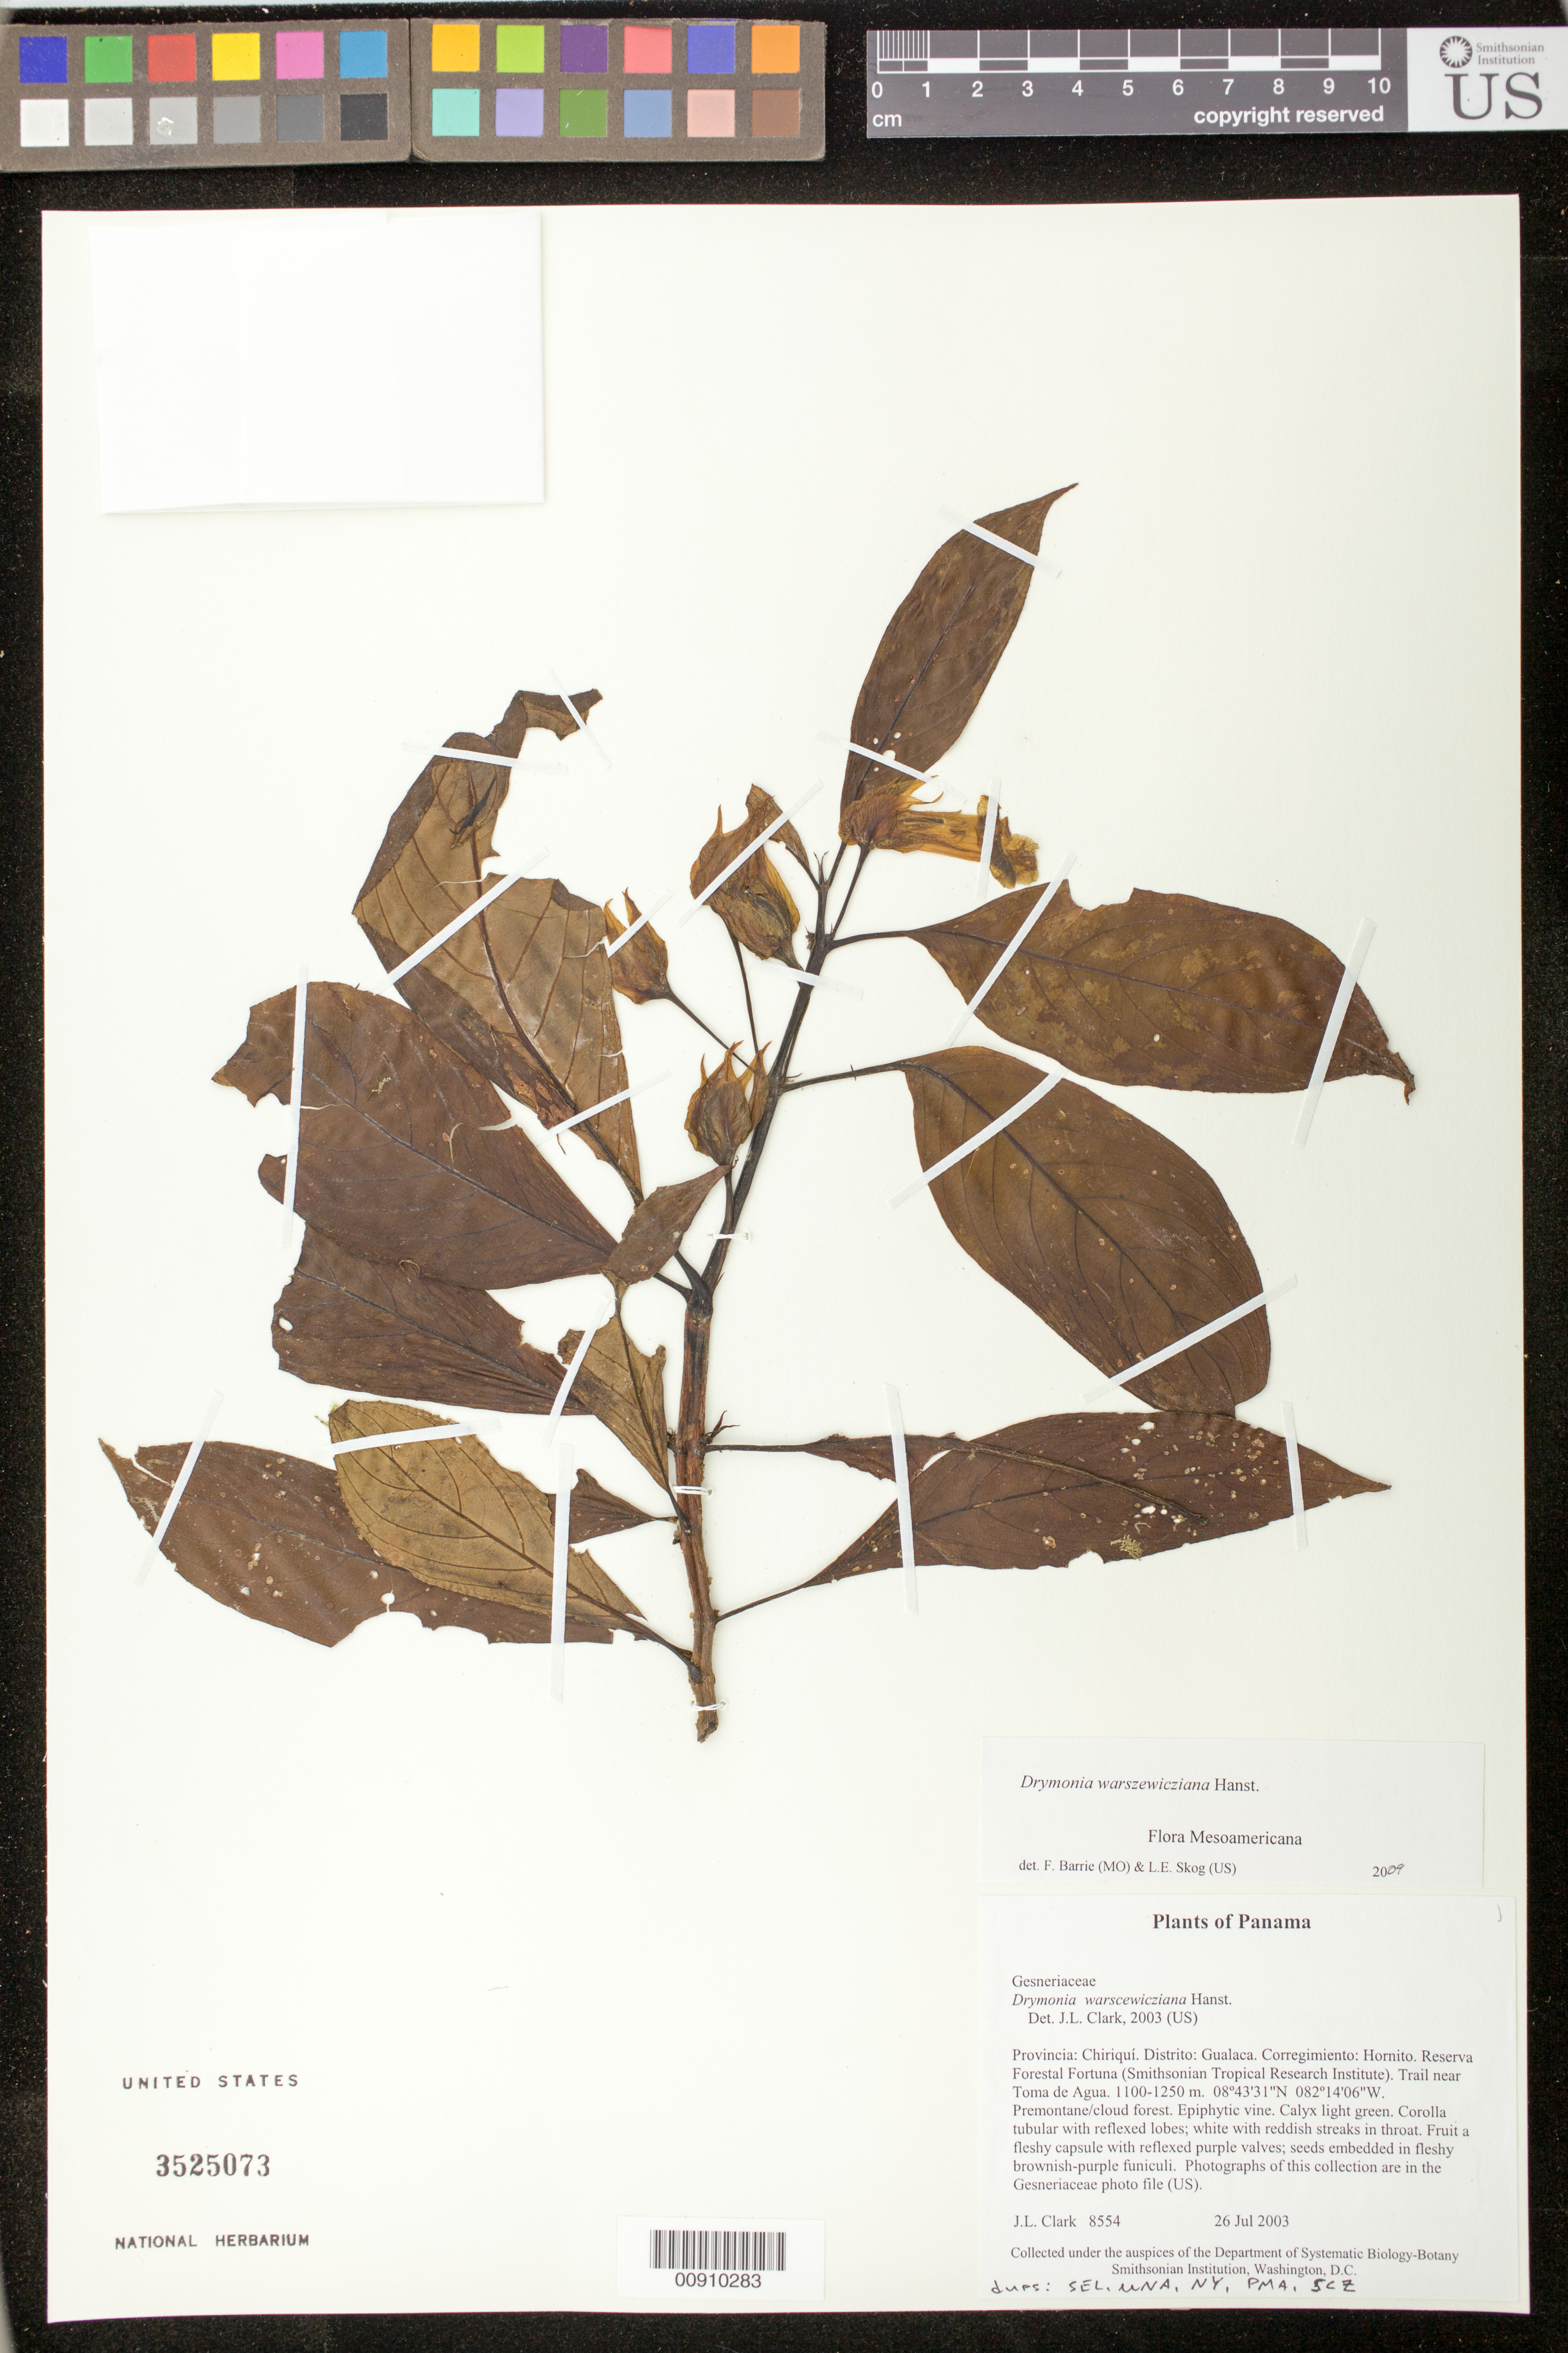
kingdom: Plantae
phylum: Tracheophyta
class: Magnoliopsida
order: Lamiales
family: Gesneriaceae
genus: Drymonia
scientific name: Drymonia warszewicziana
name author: Hanst.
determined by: Clark, J. L., (SEL), The Marie Selby Botanical Garden (UNITED STATES)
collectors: J. L. Clark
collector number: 8554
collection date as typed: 26 Jul 2003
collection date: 2003-07-26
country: Panama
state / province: Chiriquí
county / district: Gualaca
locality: Gualaca. Corregimiento: Hornito. Reserva Forestal Fortuna (Smithsonian Tropical Research Institute). Trail near Toma de Agua.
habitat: Premontane/cloud forest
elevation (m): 1100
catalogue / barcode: US 3525073